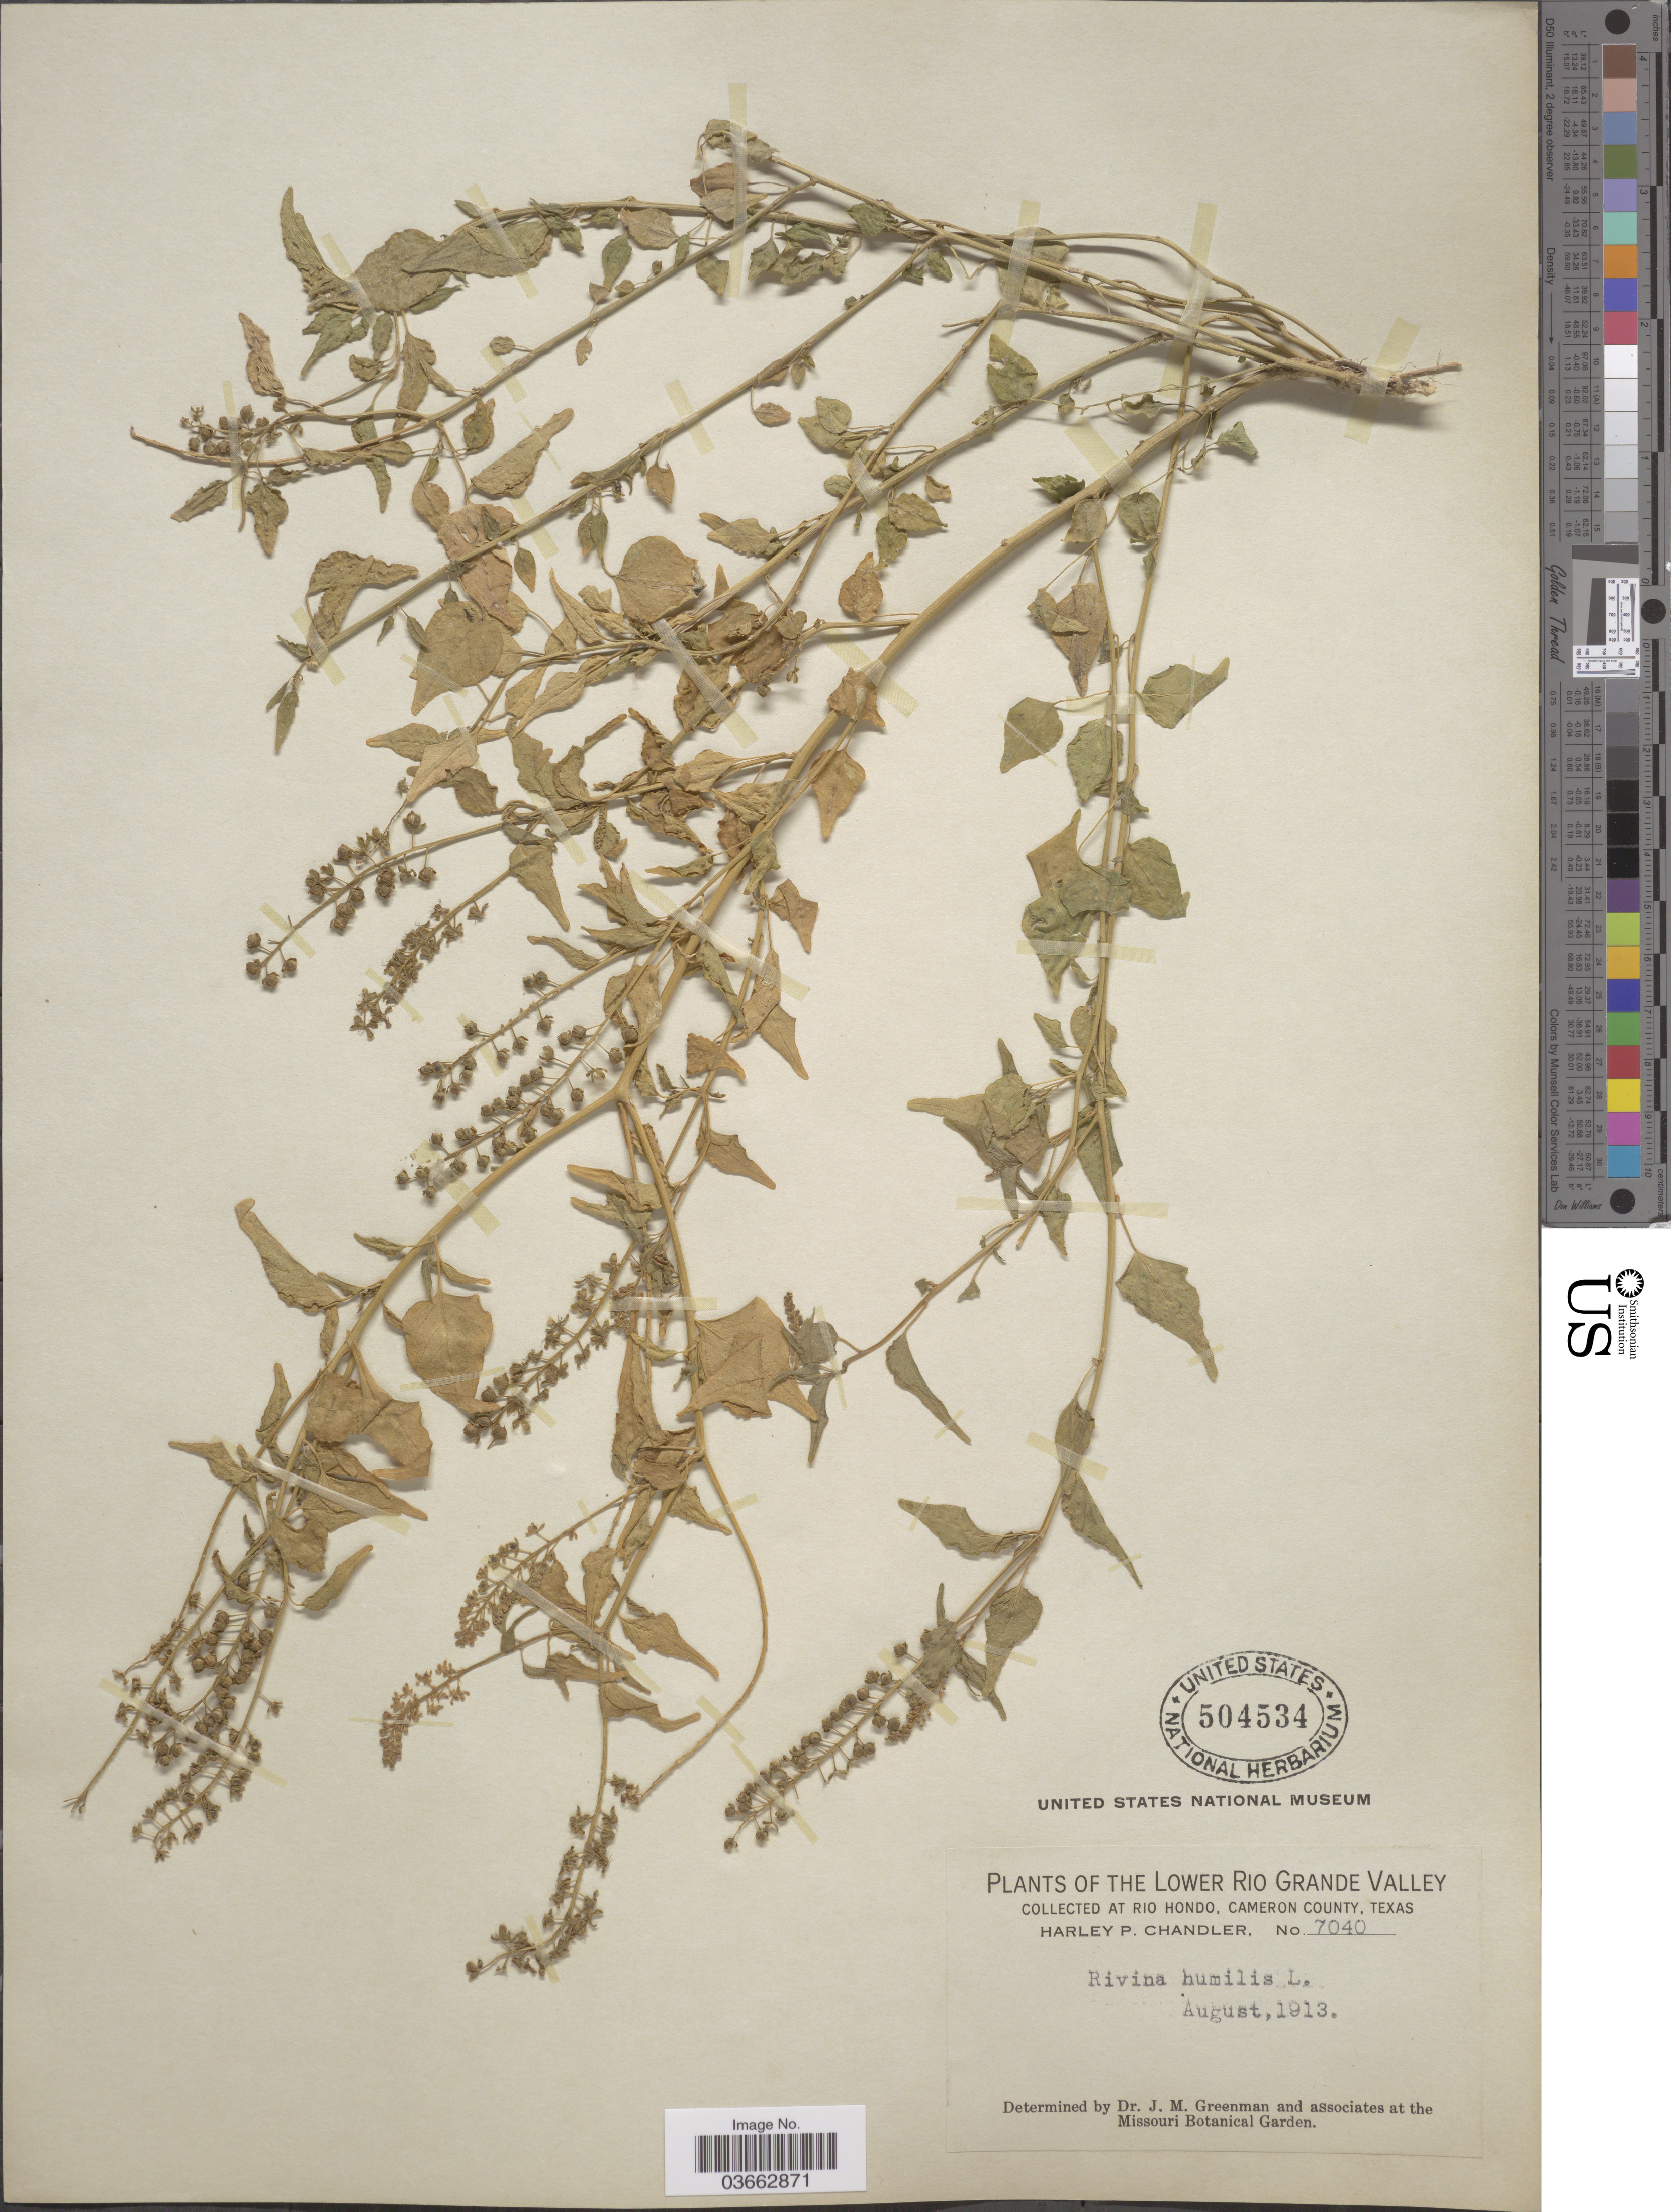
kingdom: Plantae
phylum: Tracheophyta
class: Magnoliopsida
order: Caryophyllales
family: Phytolaccaceae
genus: Rivina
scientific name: Rivina humilis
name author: L.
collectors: H. Chandler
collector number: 7040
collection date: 1913-08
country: United States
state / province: Texas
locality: Lower Rio Grande Valley. At Rio Hondo, Cameron County.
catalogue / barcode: US 504534